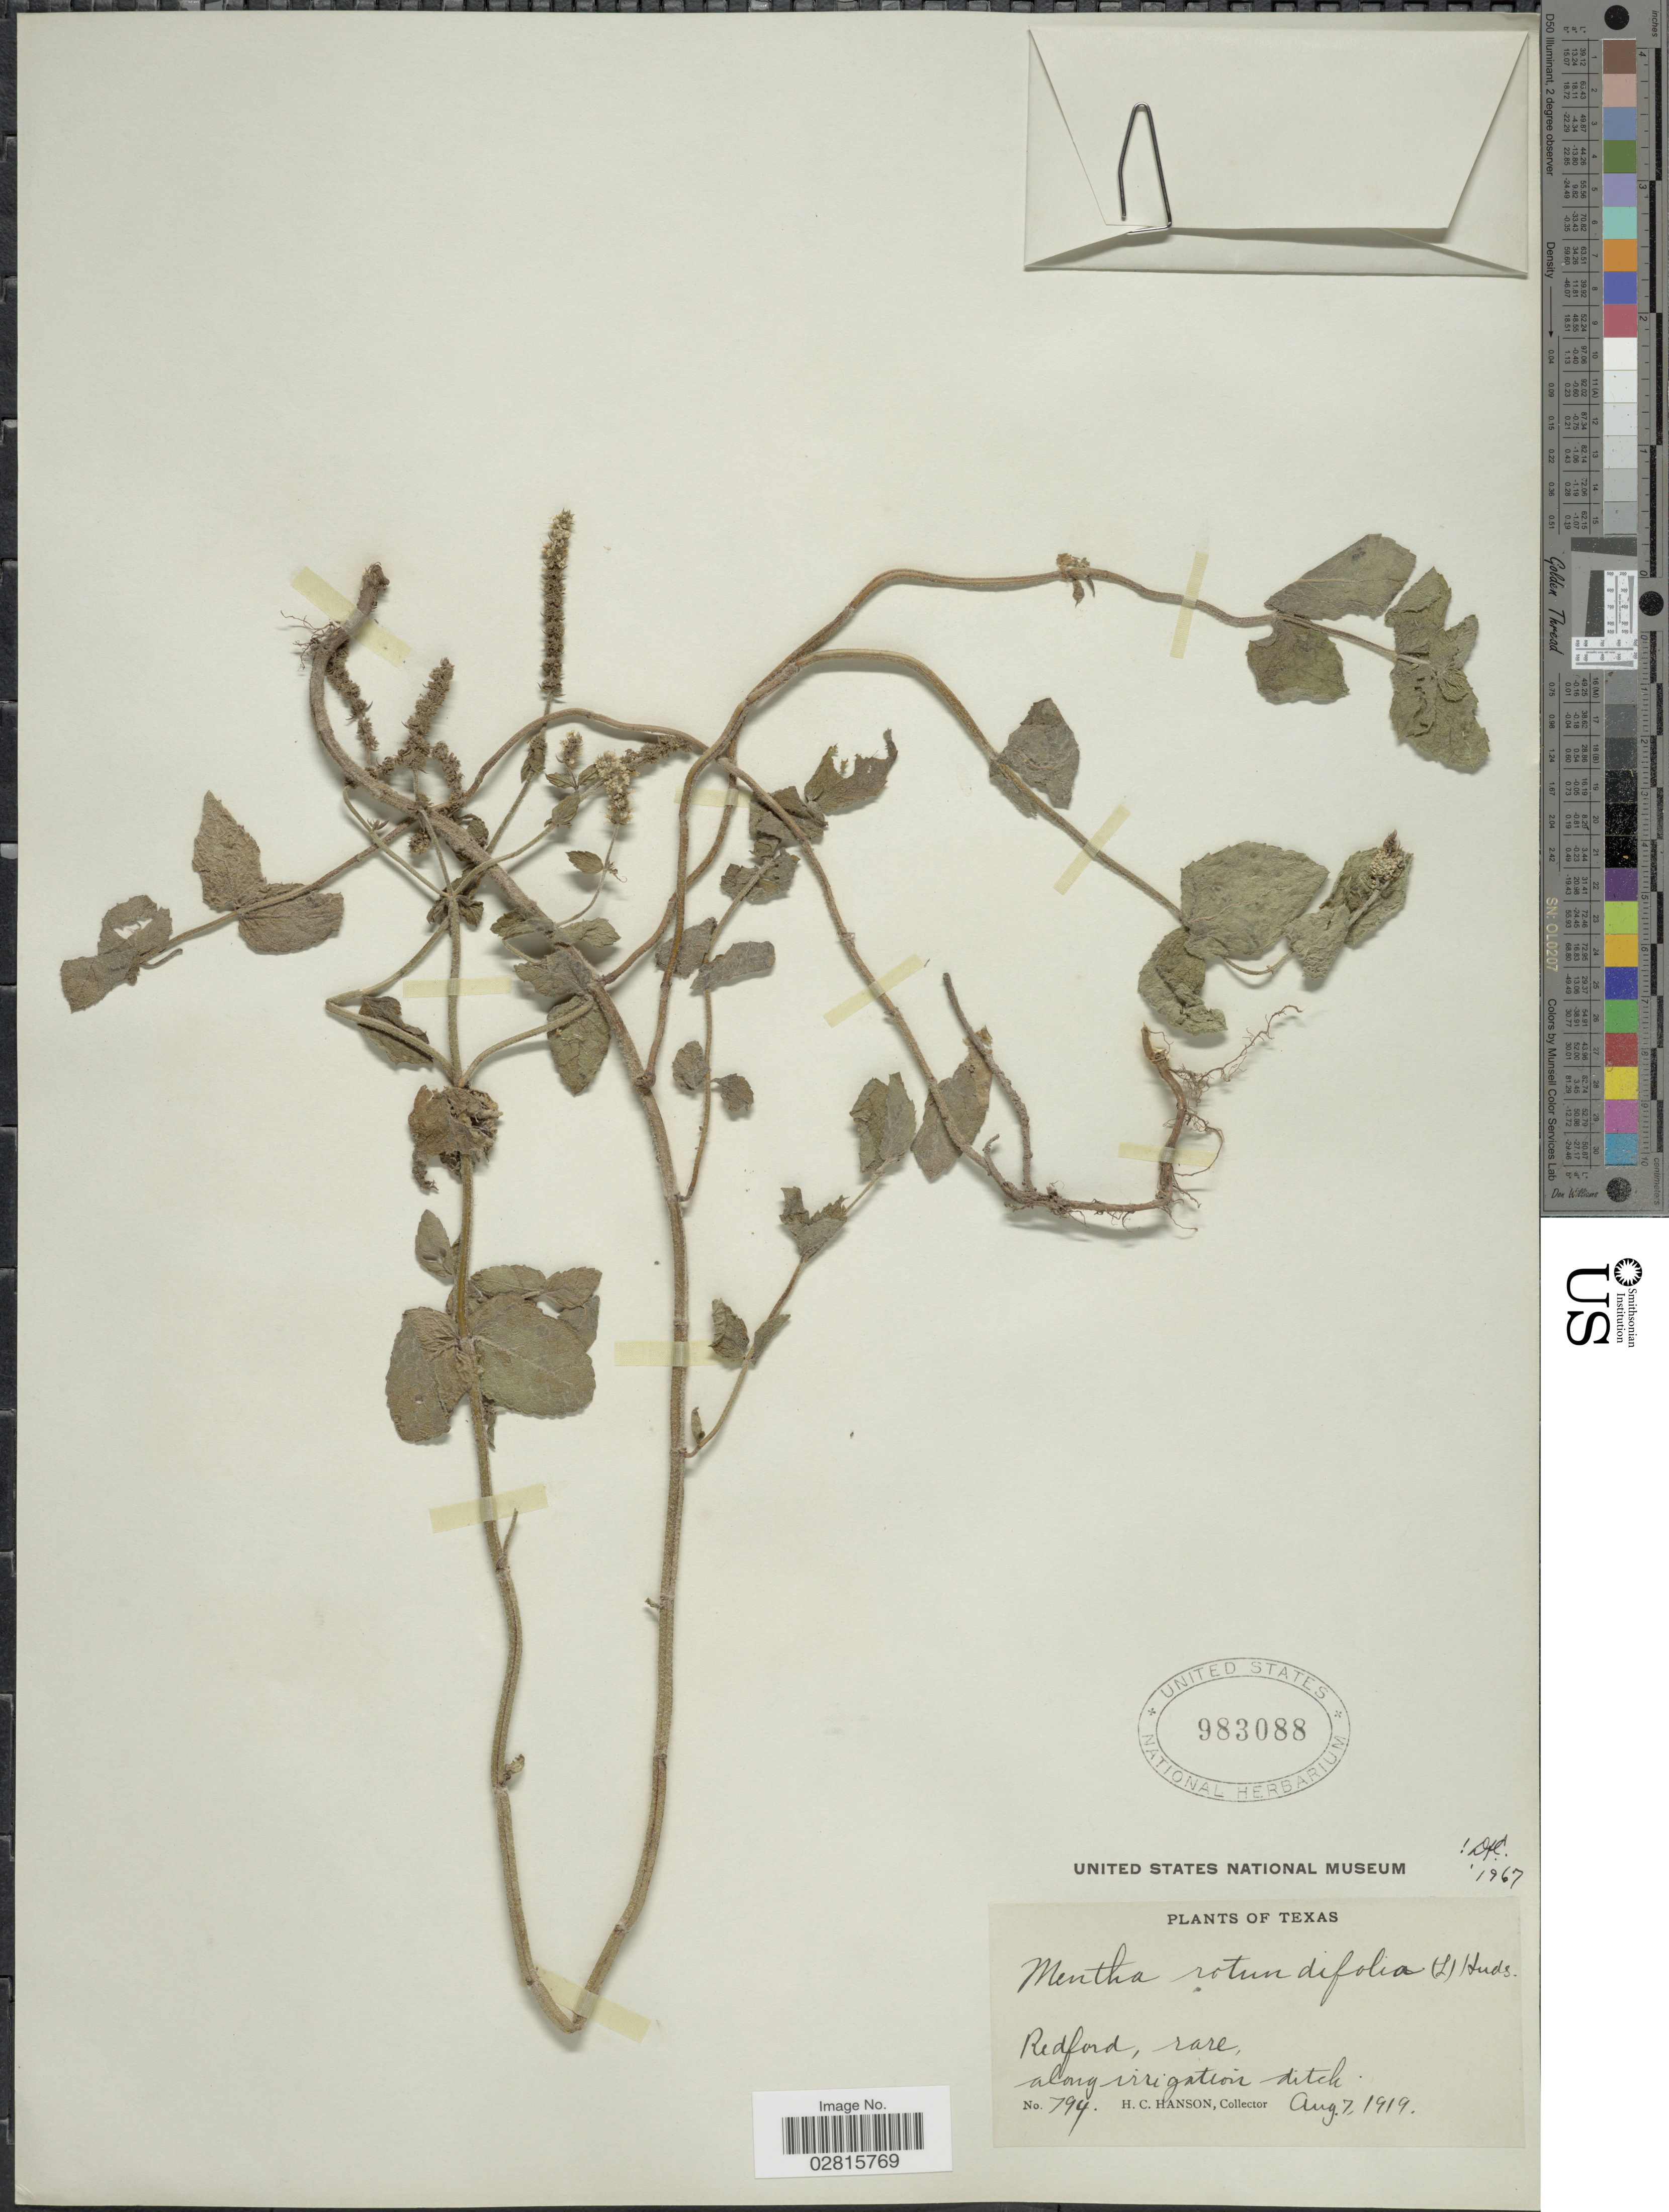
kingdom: Plantae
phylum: Tracheophyta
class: Magnoliopsida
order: Lamiales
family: Lamiaceae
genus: Mentha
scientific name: Mentha rotundifolia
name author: (L.) Huds.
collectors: H. Hanson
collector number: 794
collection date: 1919-08-07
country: United States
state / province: Texas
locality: Redford, along irrigation ditch.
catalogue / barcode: US 983088